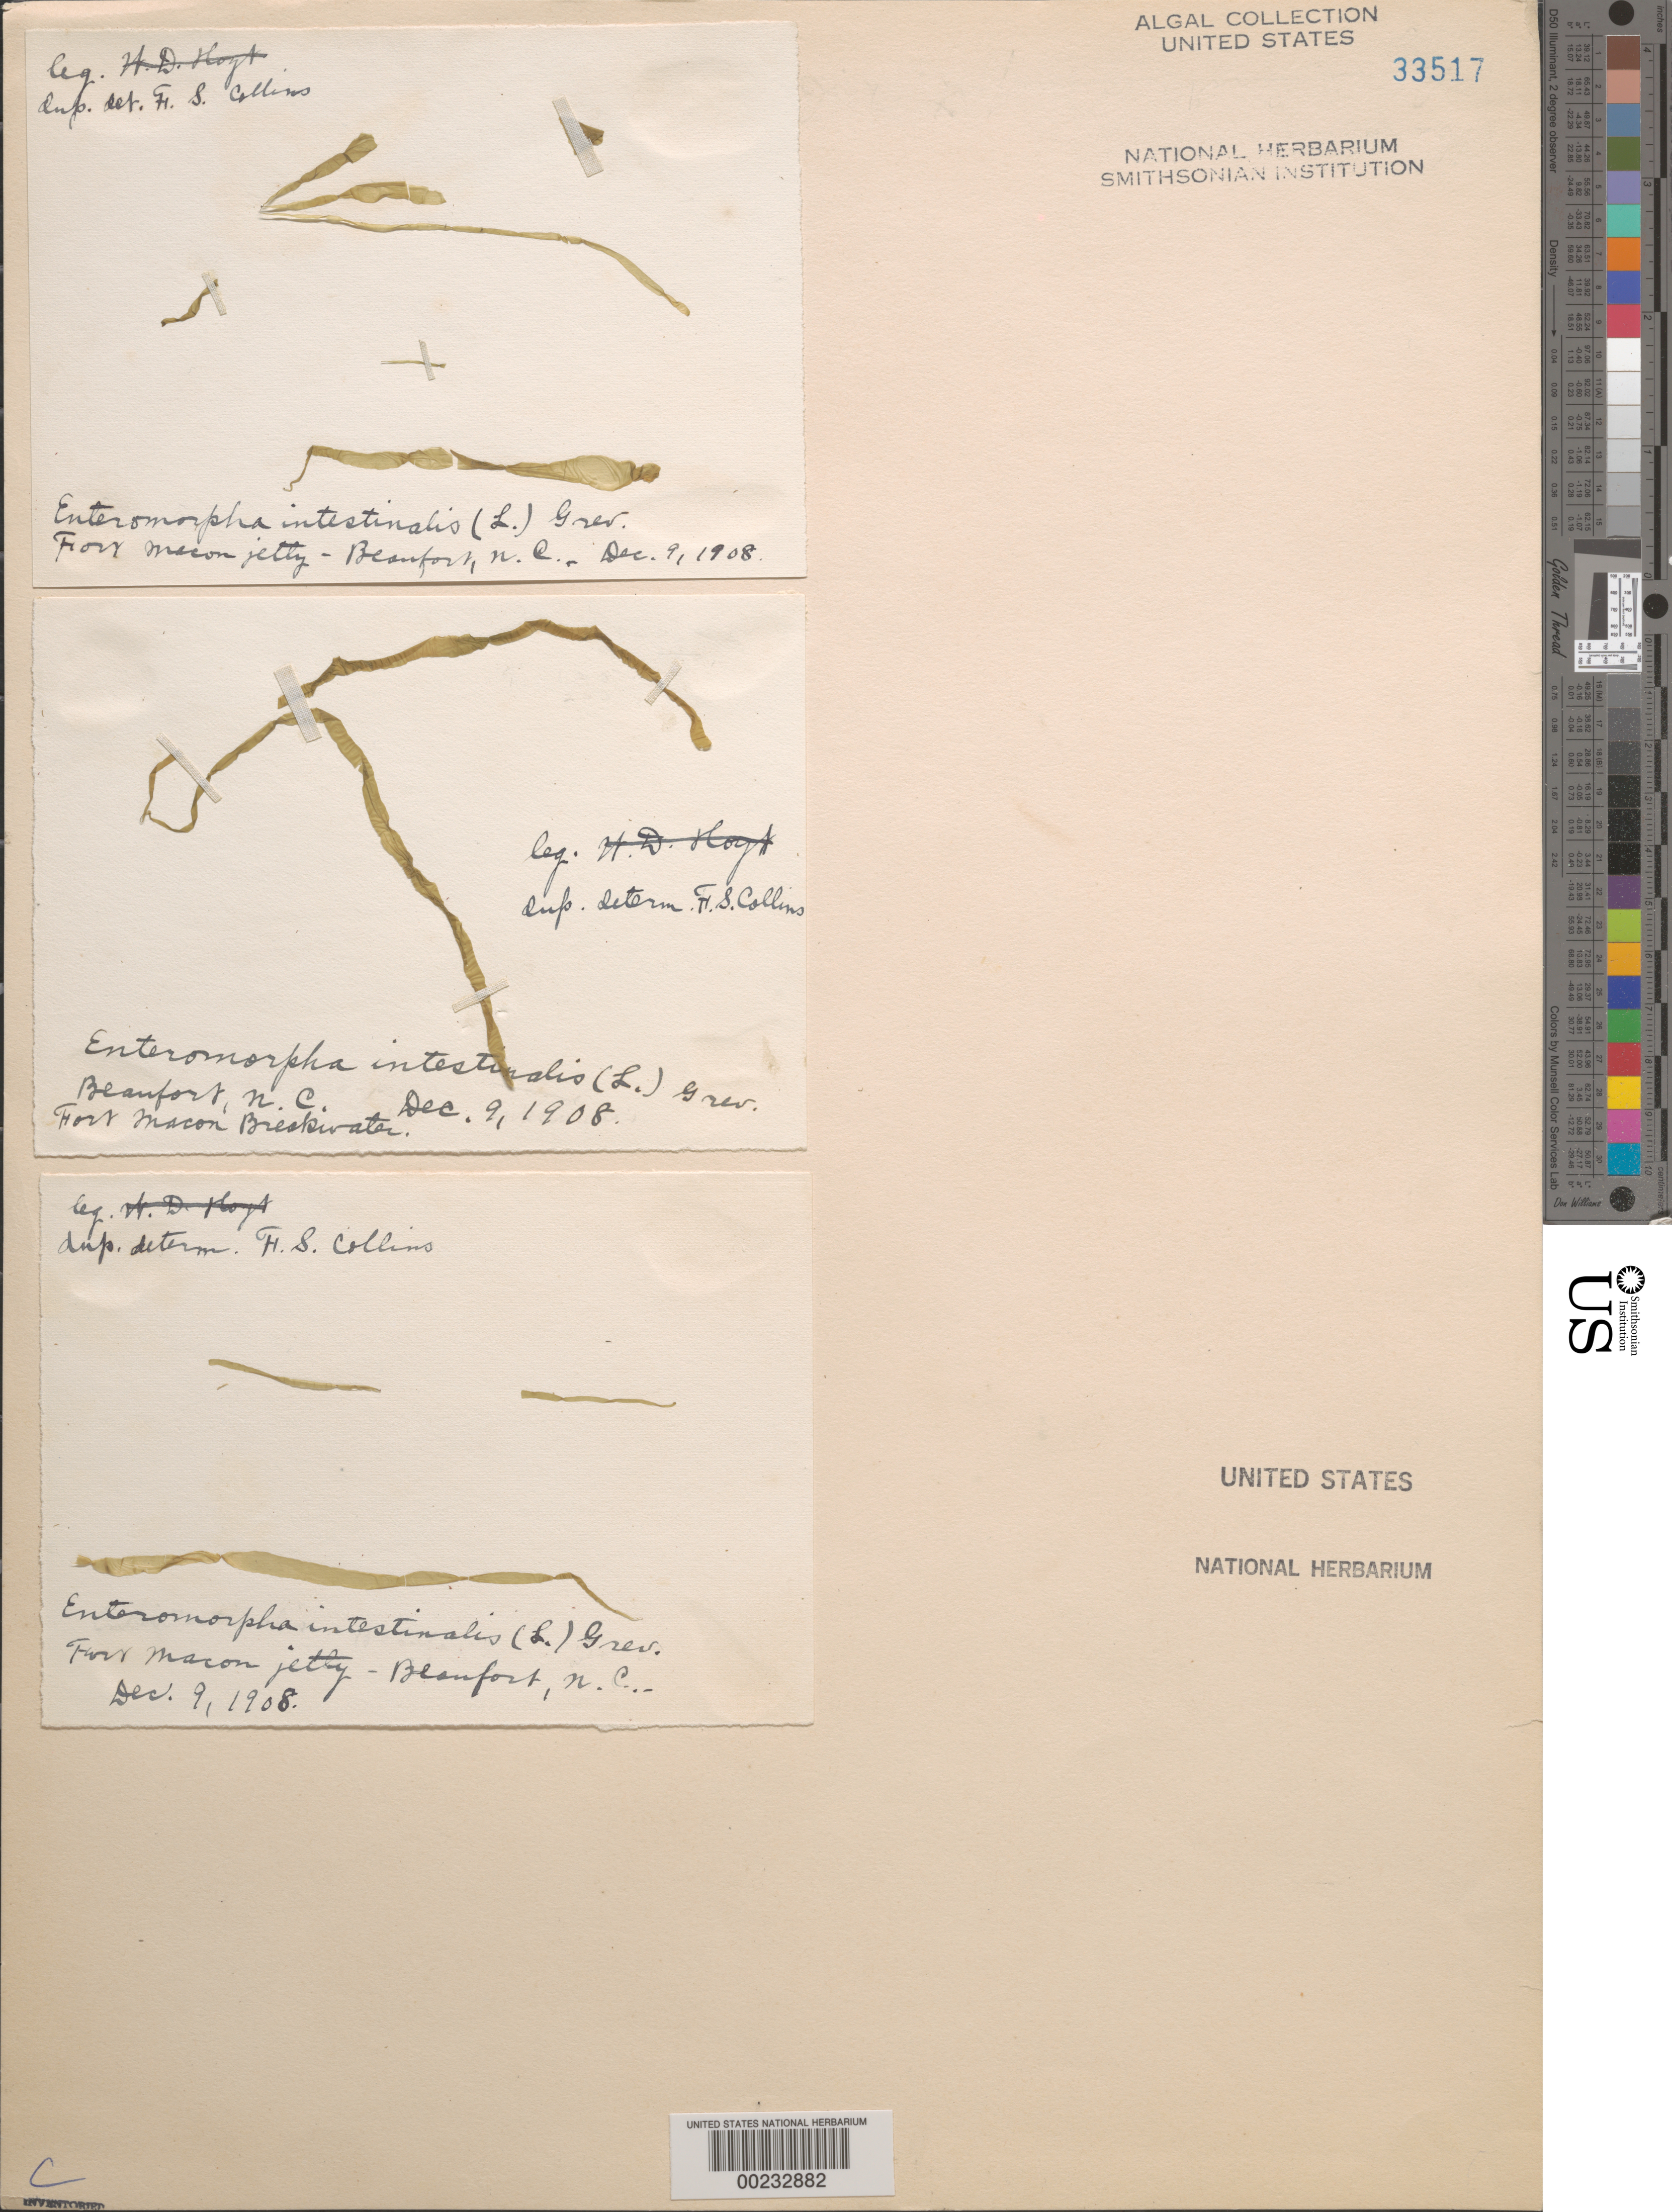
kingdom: Plantae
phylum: Chlorophyta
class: Ulvophyceae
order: Ulvales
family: Ulvaceae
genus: Ulva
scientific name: Ulva intestinalis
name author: L.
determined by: Algae name updating Project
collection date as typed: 09 Dec 1908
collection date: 1908-12-09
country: United States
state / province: North Carolina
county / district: Carteret County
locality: Beaufort, Fort Macon jetty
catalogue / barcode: US 33517